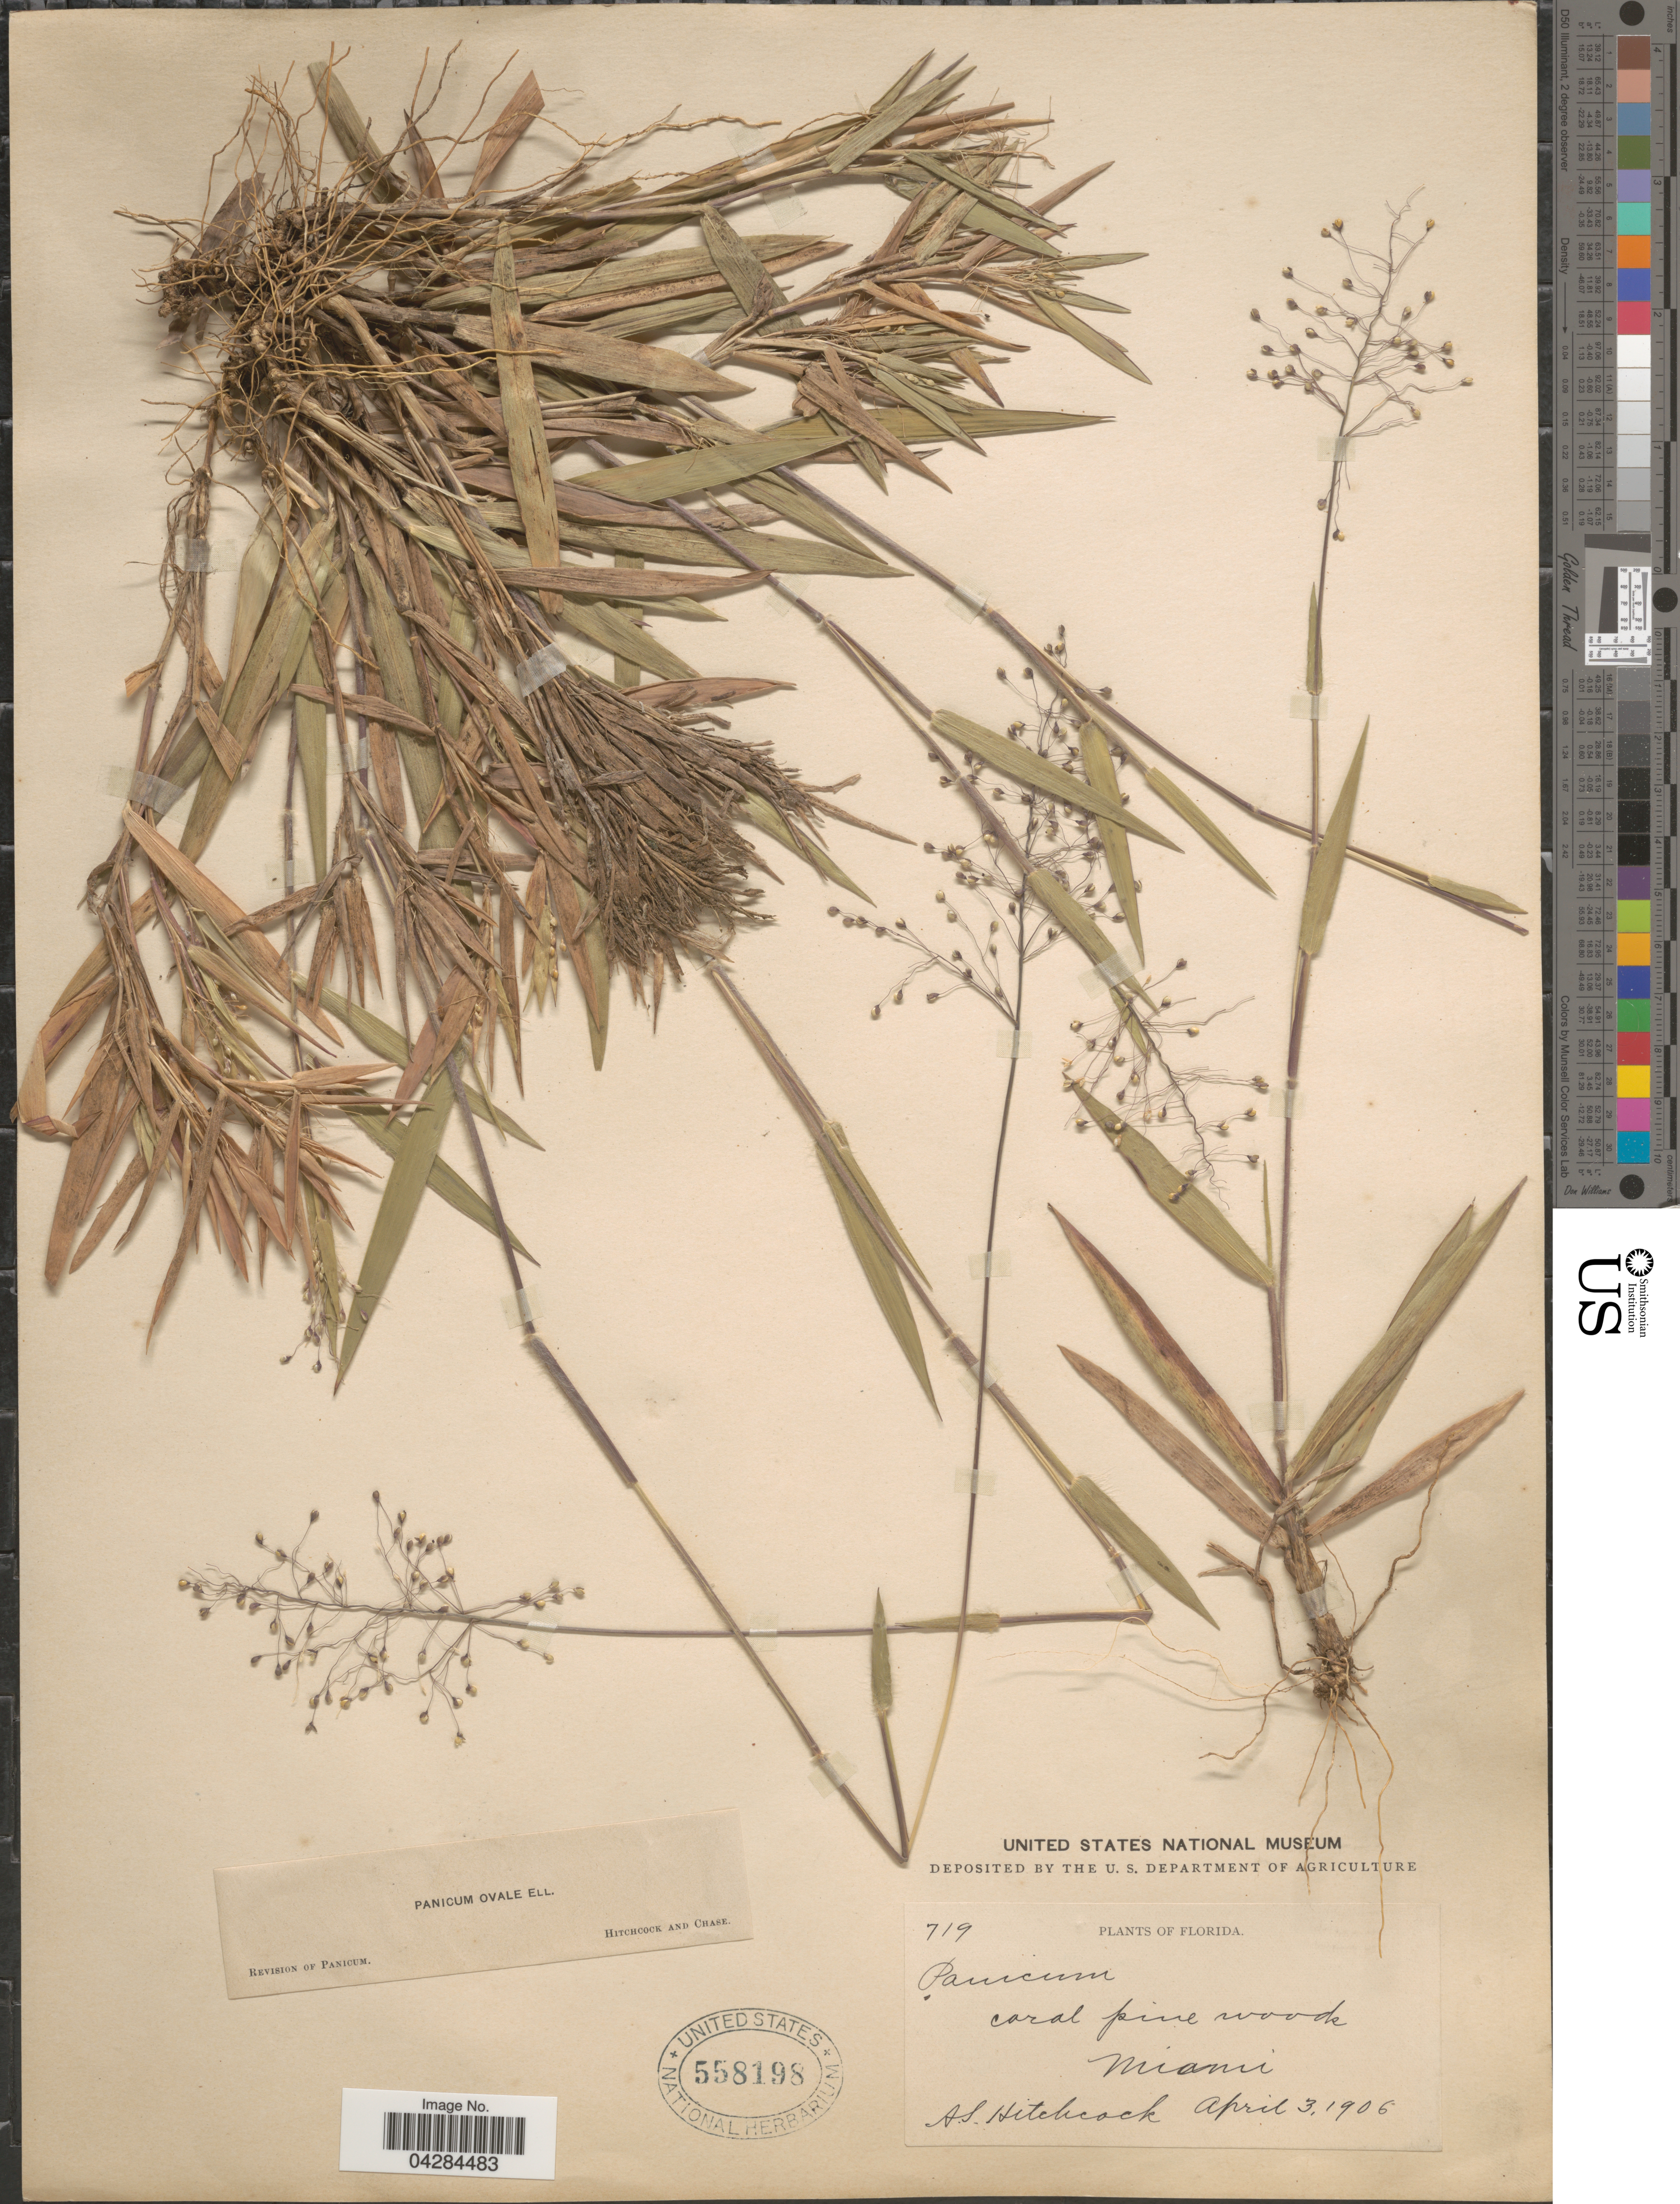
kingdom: Plantae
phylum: Tracheophyta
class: Liliopsida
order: Poales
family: Poaceae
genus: Dichanthelium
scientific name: Dichanthelium ovale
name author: (Elliott) Gould & C.A. Clark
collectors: A. S. Hitchcock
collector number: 719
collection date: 1906-04-03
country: United States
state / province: Florida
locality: Coral pine woods. Miami.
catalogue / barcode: US 558198